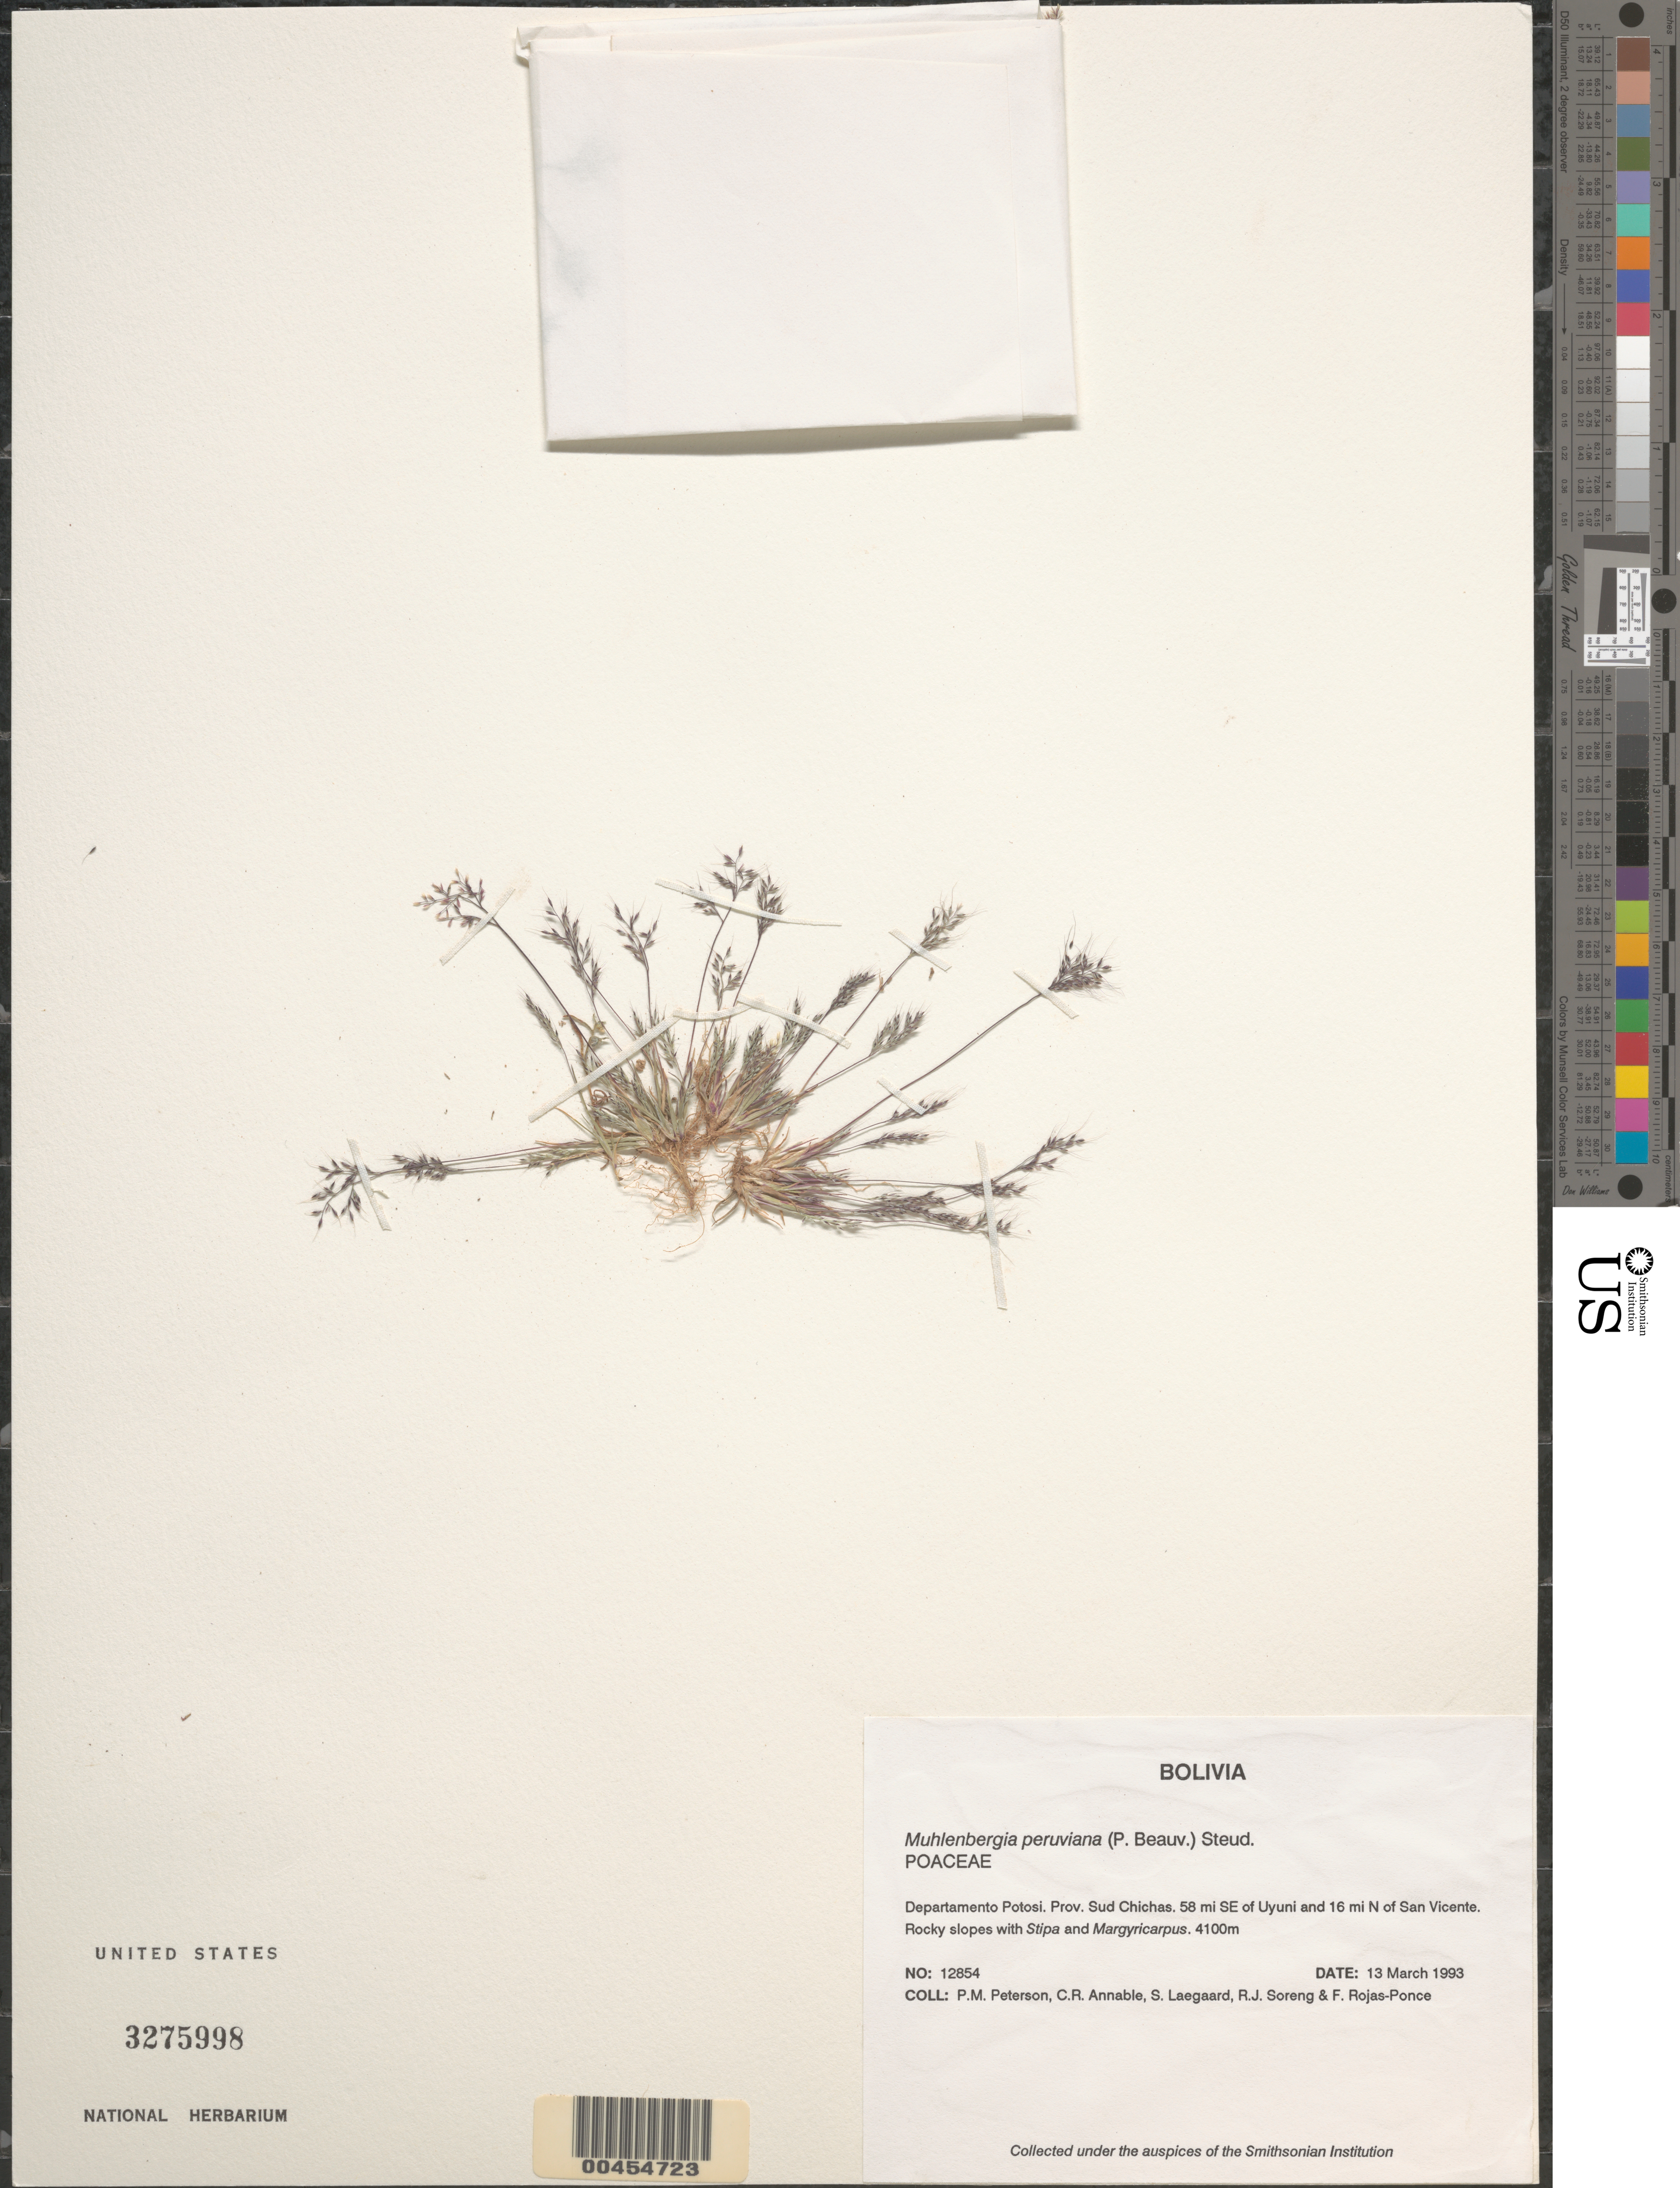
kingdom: Plantae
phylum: Tracheophyta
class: Liliopsida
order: Poales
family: Poaceae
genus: Muhlenbergia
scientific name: Muhlenbergia peruviana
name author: (P. Beauv.) Steud.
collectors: P. M. Peterson, C. R. Annable, S. Lægaard, R. J. Soreng & F. Rojas-Ponce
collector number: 12854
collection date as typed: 13 Mar 1993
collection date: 1993-03-13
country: Bolivia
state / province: Potosí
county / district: Sud Chichas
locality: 58 mi SE of Uyuni and 16 mi N of San Vicente.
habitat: Rocky slopes with Stipa and Margyricarpus.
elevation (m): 4100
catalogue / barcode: US 3275998